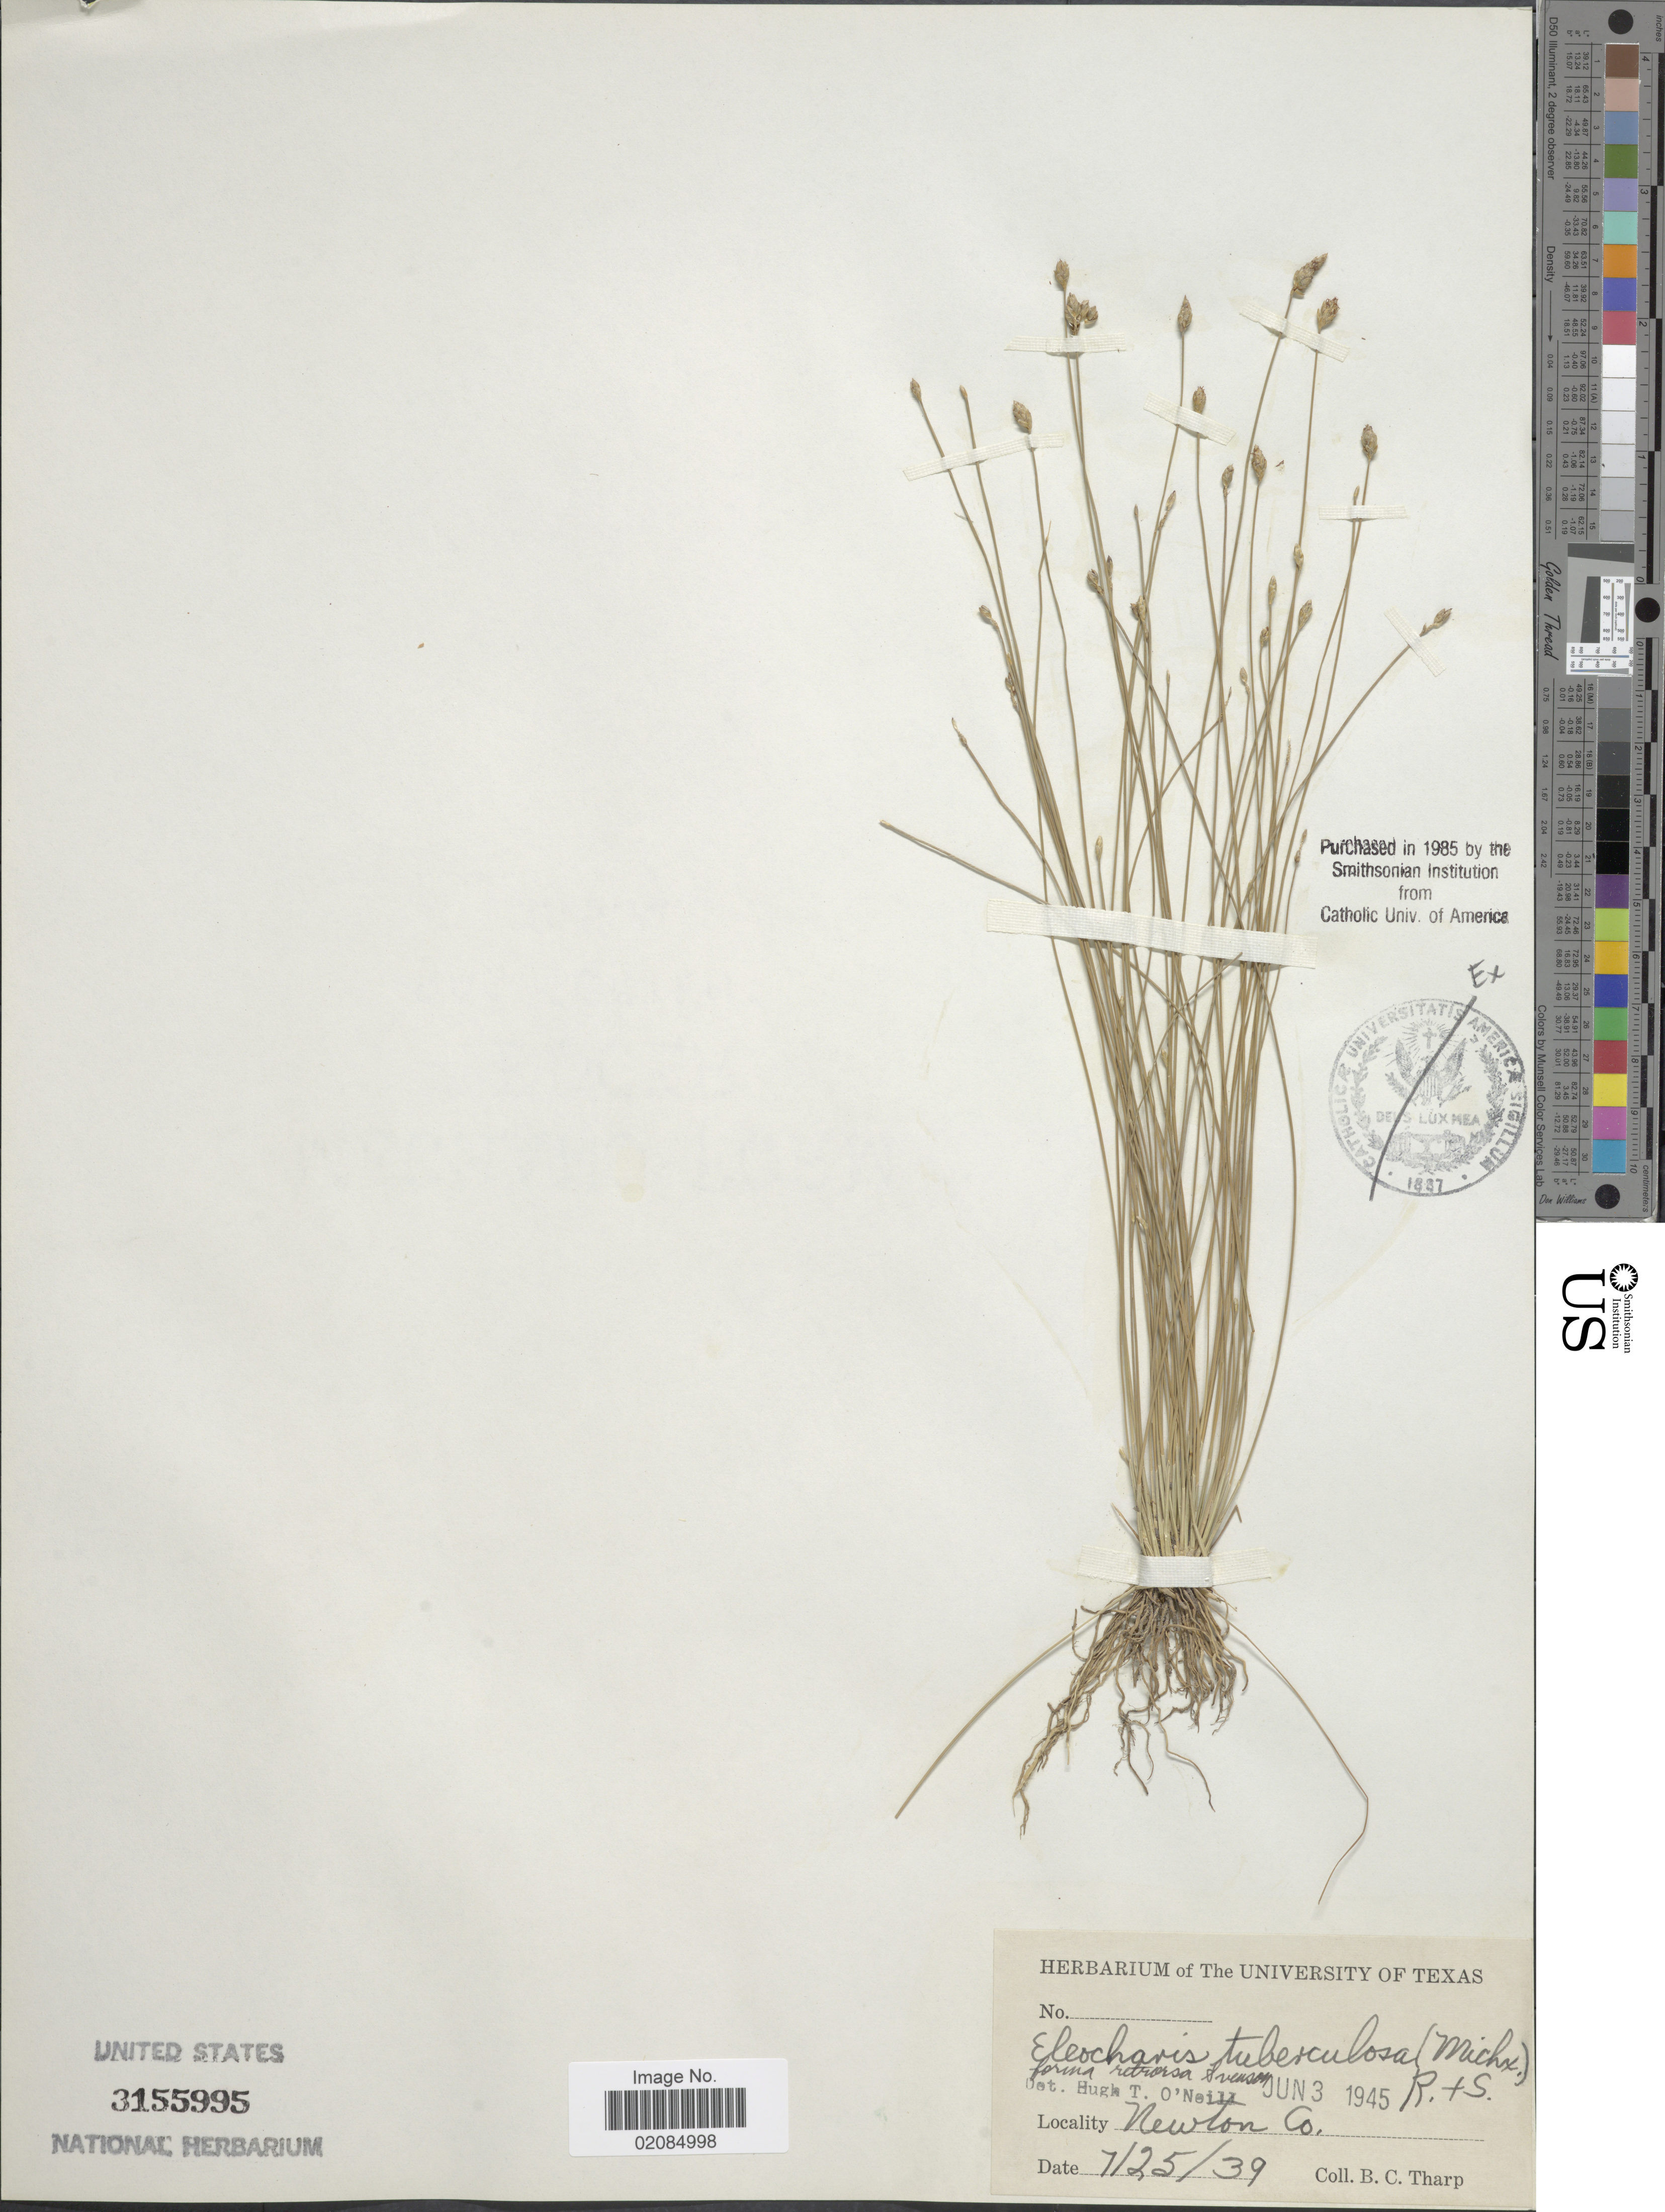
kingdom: Plantae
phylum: Tracheophyta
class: Liliopsida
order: Poales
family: Cyperaceae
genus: Eleocharis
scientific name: Eleocharis tuberculosa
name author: (Michx.) Roem. & Schult.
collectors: B. C. Tharp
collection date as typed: Transcribed d/m/y: 25/7/39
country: United States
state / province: Texas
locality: Newton Co.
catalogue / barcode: US 3155995